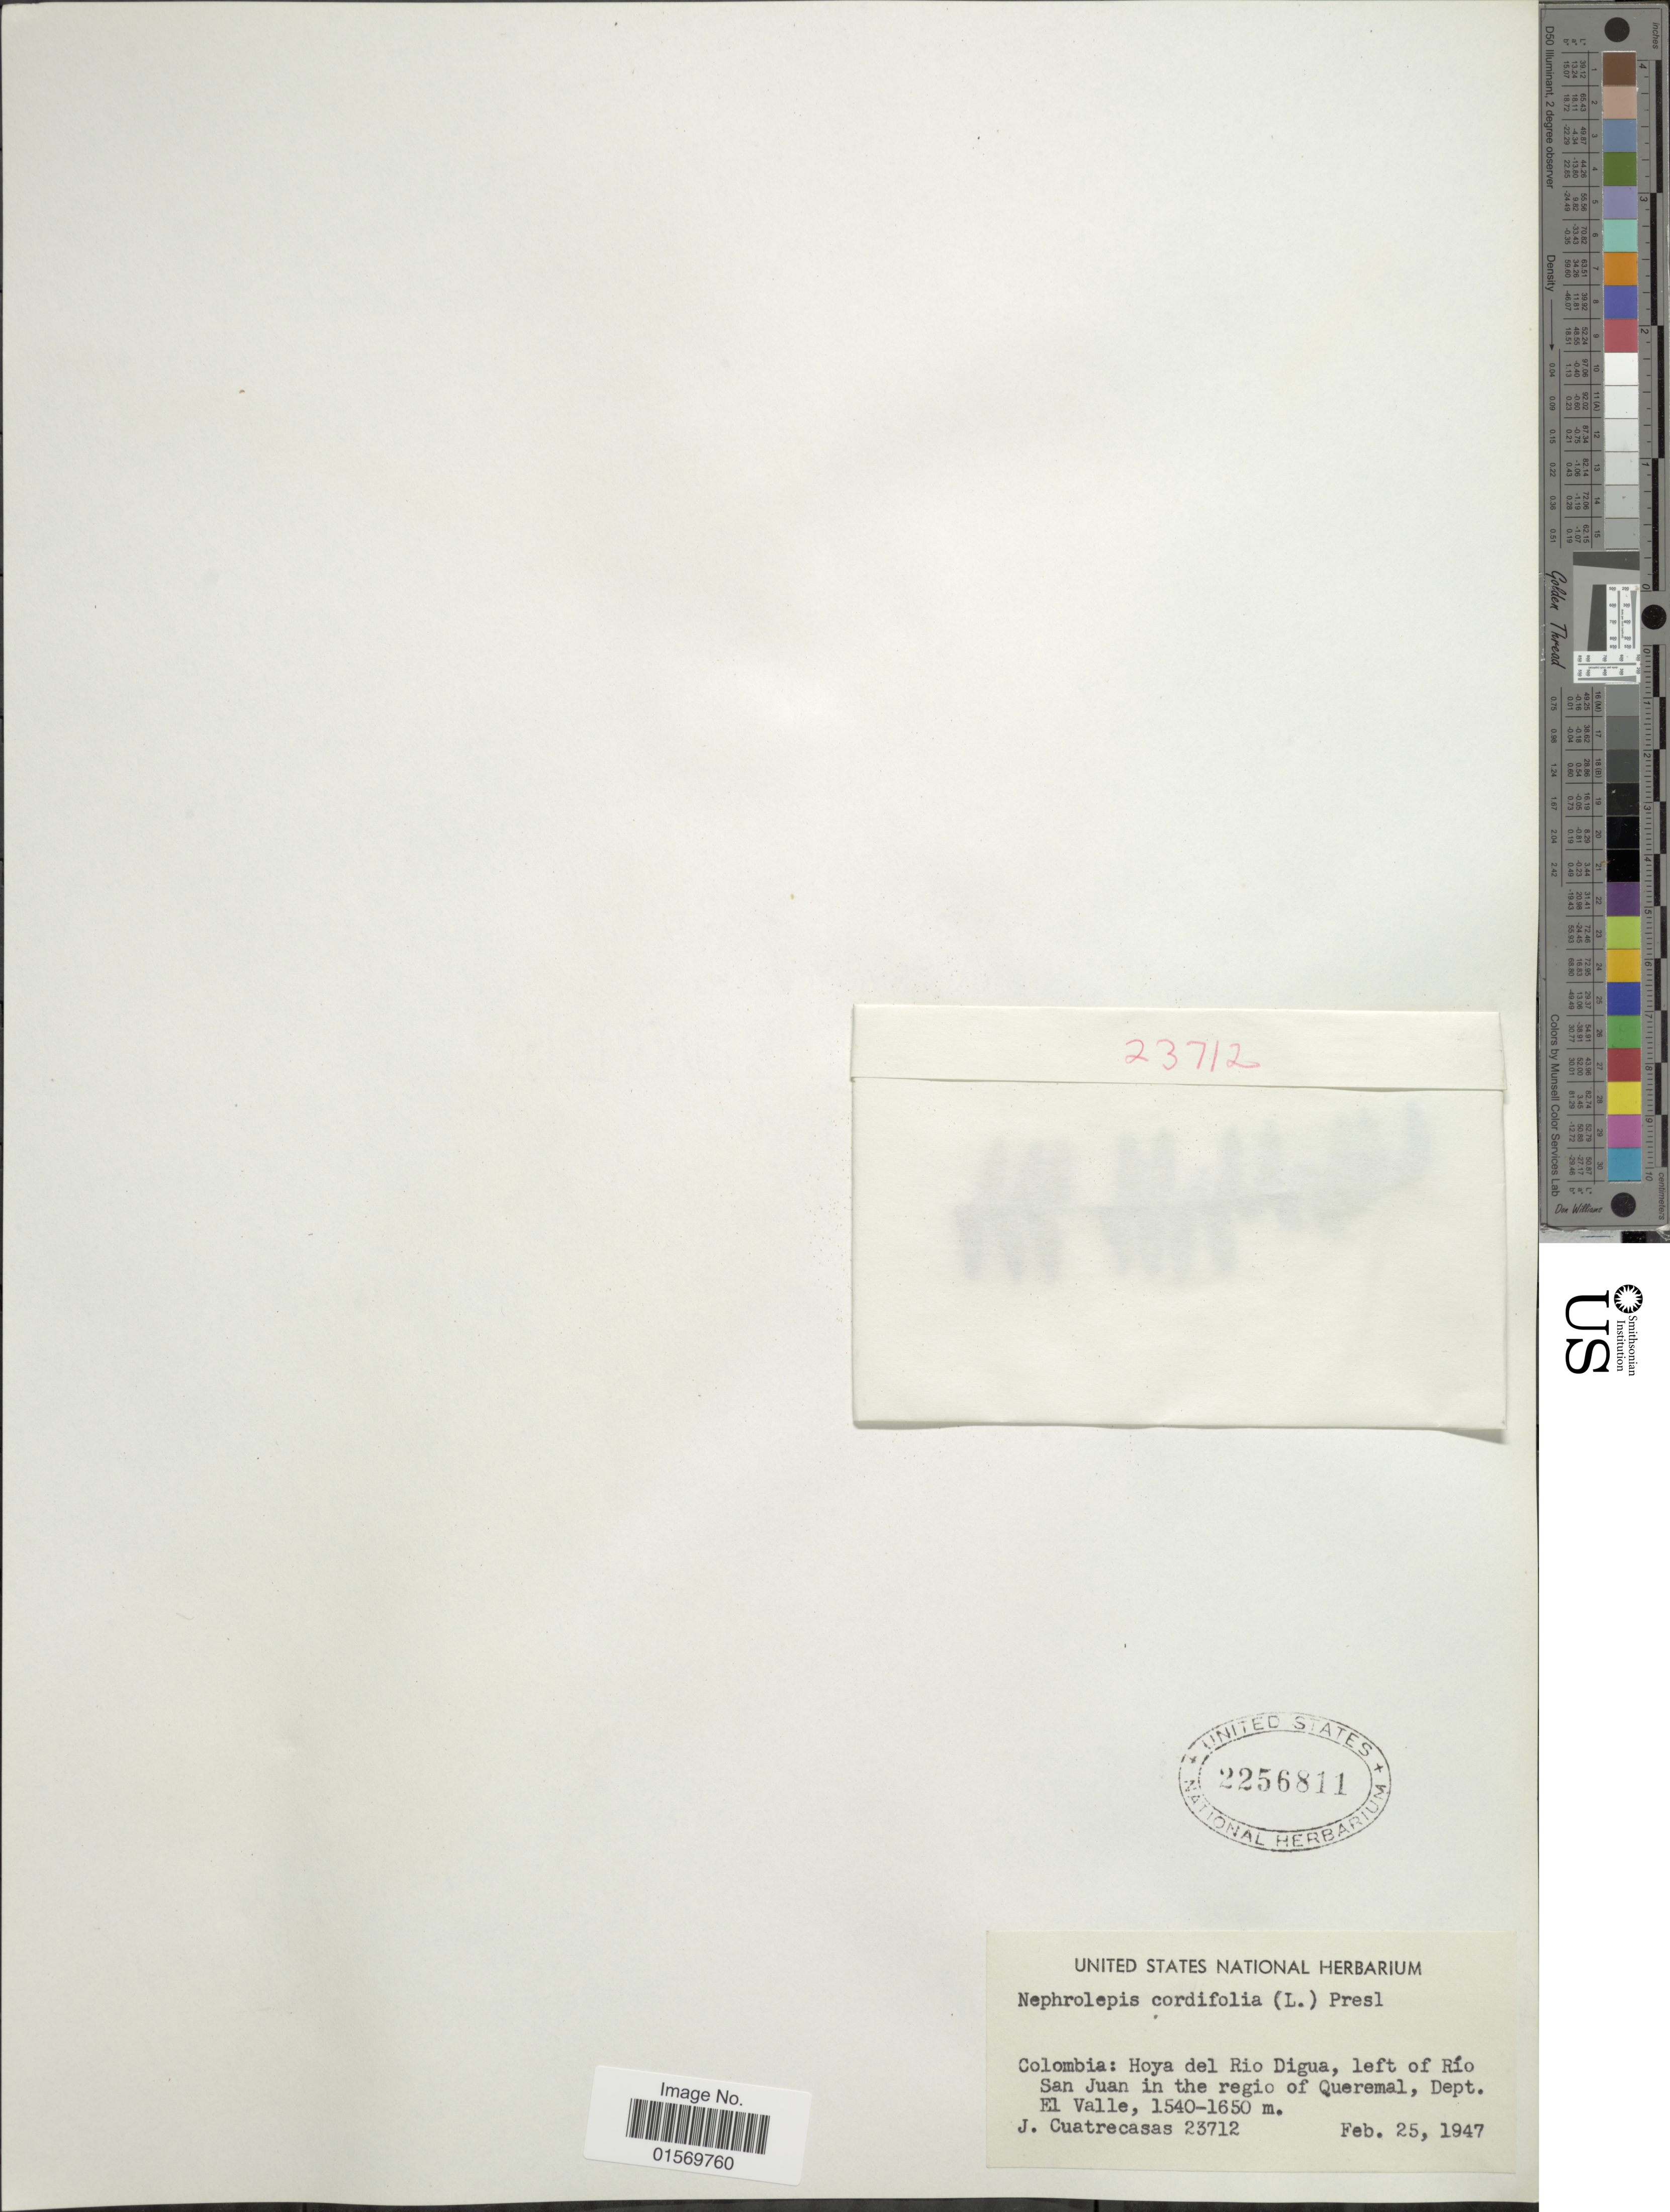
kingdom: Plantae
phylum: Tracheophyta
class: Polypodiopsida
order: Polypodiales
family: Nephrolepidaceae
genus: Nephrolepis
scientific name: Nephrolepis cordifolia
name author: (L.) C. Presl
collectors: J. Cuatrecasas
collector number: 23712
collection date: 1947-02-25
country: Colombia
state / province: Valle del Cauca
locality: Hoya del Rio Digua, left of Rio San Juan in the regio of Queremal.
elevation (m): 1540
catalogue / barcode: US 2256811